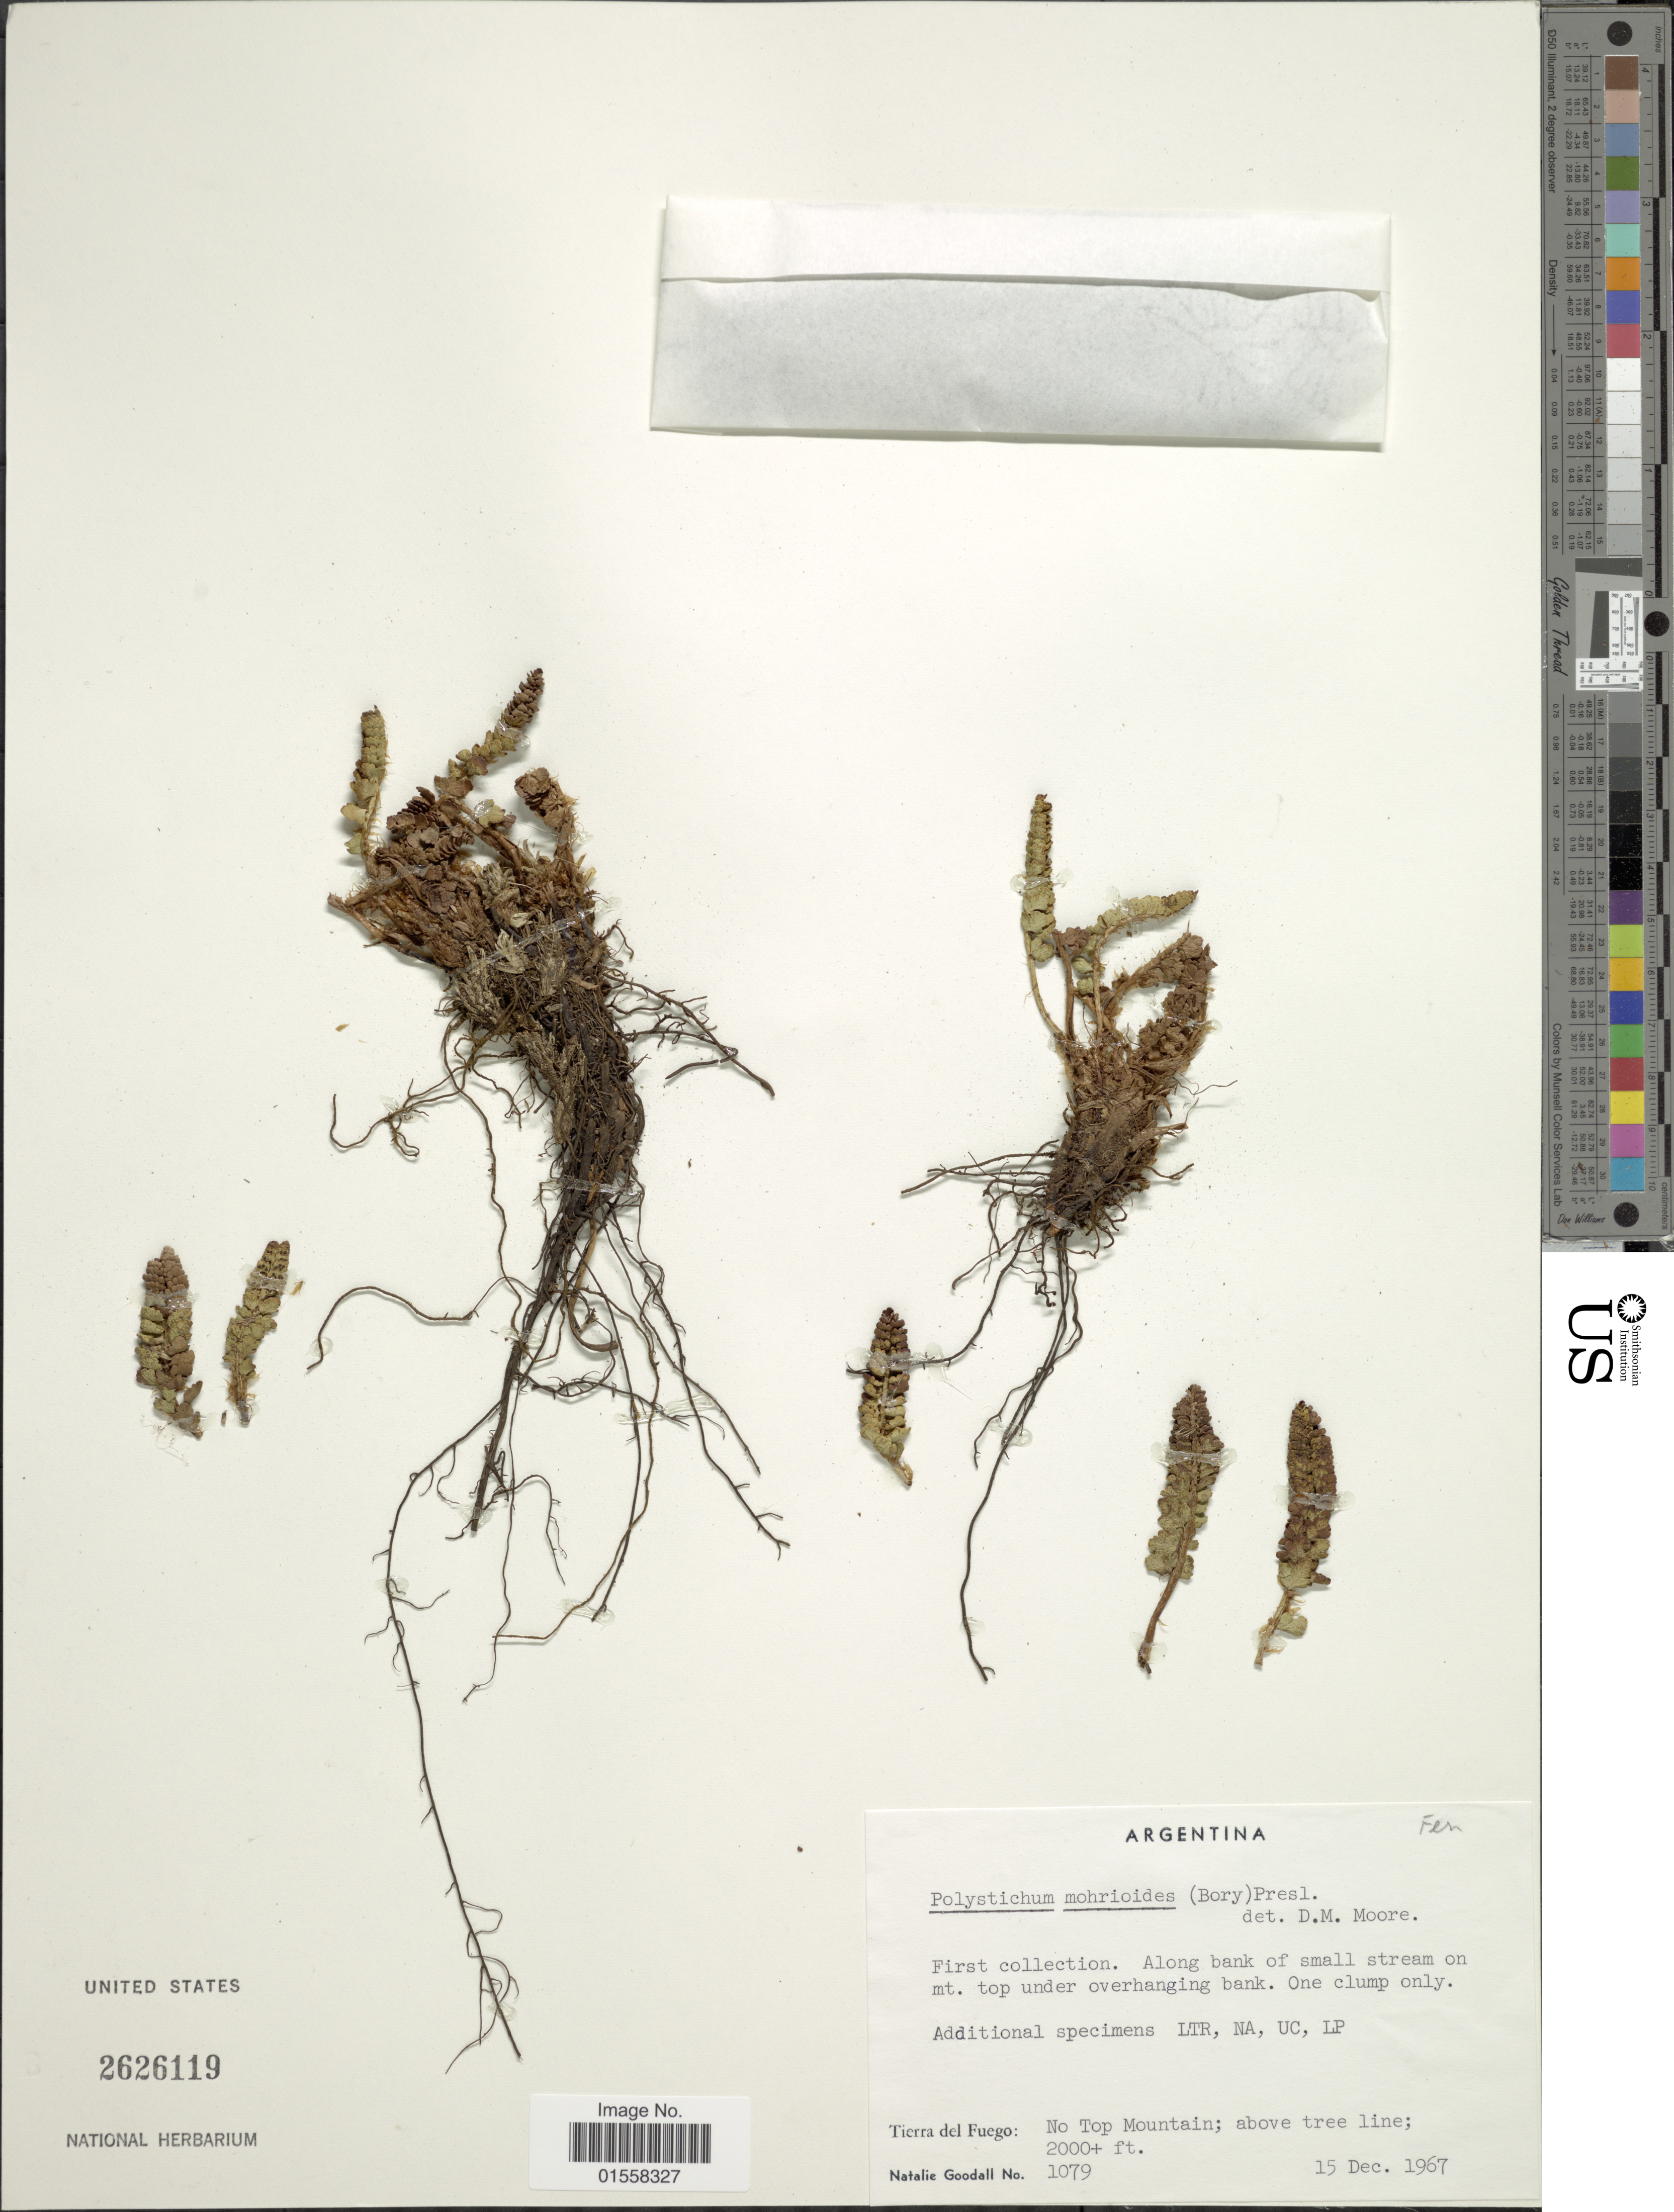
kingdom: Plantae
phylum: Tracheophyta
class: Polypodiopsida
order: Polypodiales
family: Dryopteridaceae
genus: Polystichum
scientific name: Polystichum mohrioides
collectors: N. Goodall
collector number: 1079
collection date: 1967-12-15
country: Argentina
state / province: Tierra del Fuego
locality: Argentina, No Top Mountain; above tree line.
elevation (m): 610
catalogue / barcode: US 2626119